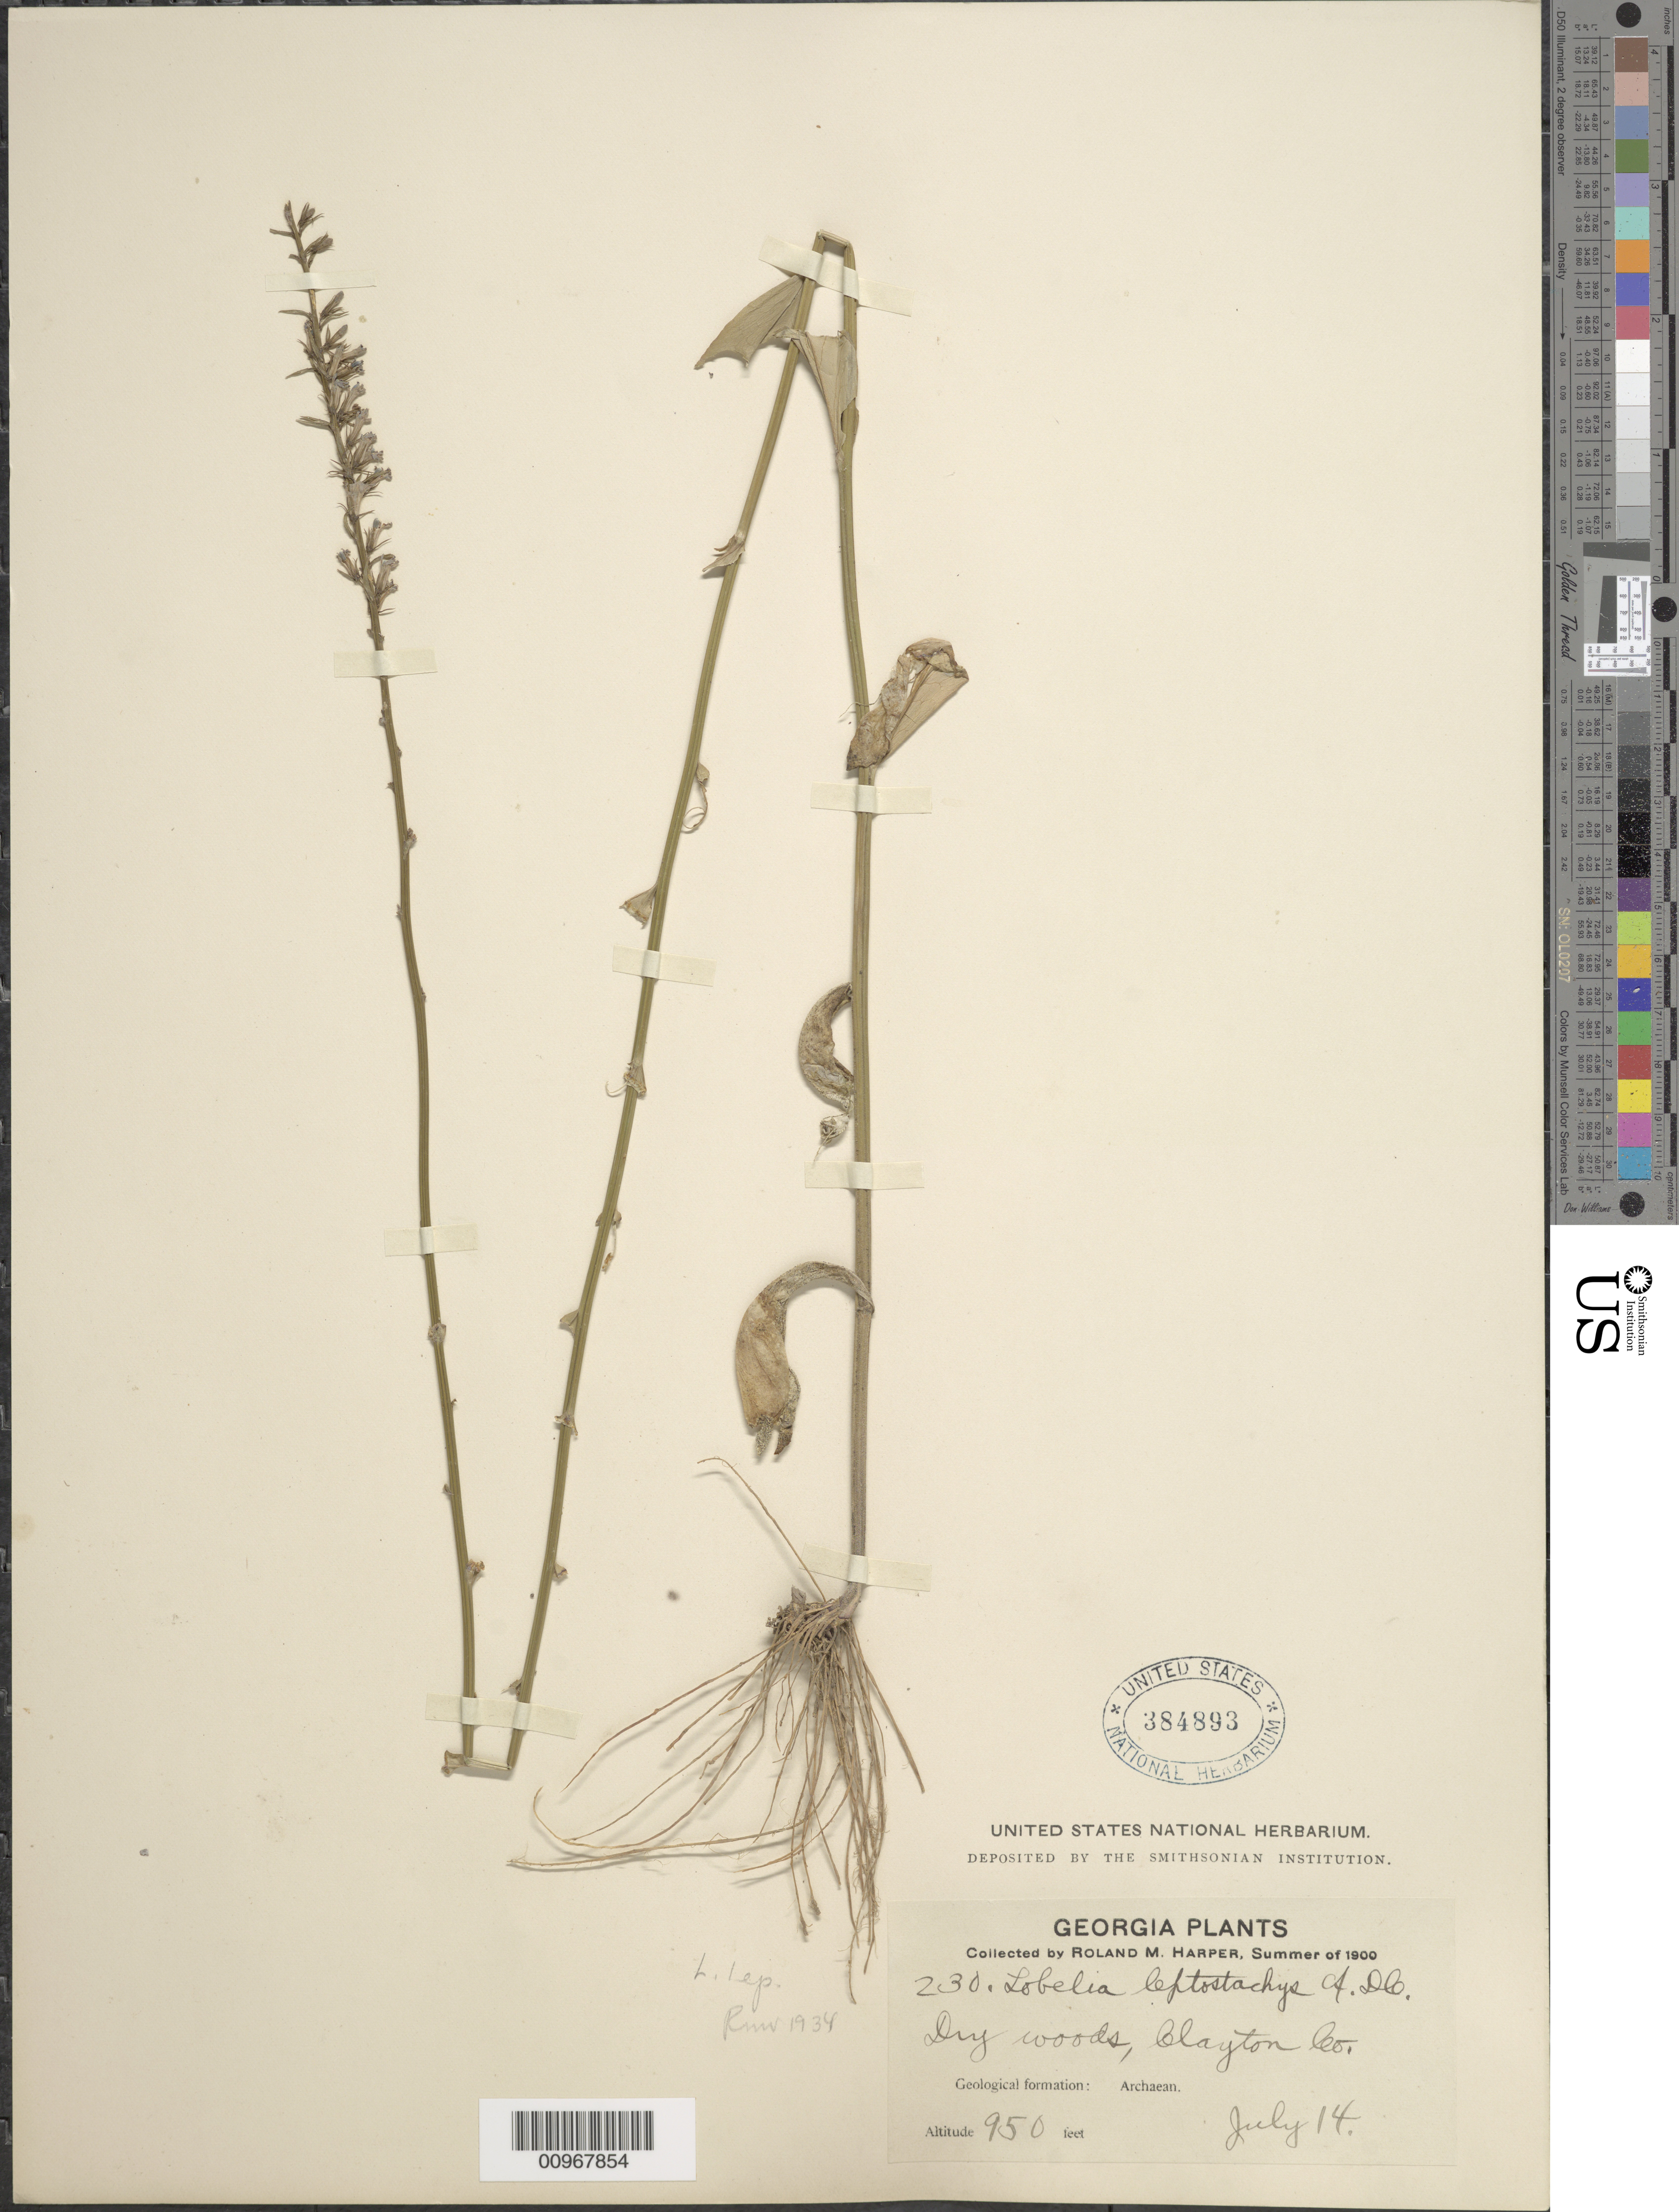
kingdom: Plantae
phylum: Tracheophyta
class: Magnoliopsida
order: Asterales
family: Campanulaceae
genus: Lobelia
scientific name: Lobelia leptostachys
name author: A. DC.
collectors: R. M. Harper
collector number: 230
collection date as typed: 14 Jul 1900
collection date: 1900-07-14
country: United States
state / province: Georgia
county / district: Clayton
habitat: dry woods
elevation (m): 381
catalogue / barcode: US 384893